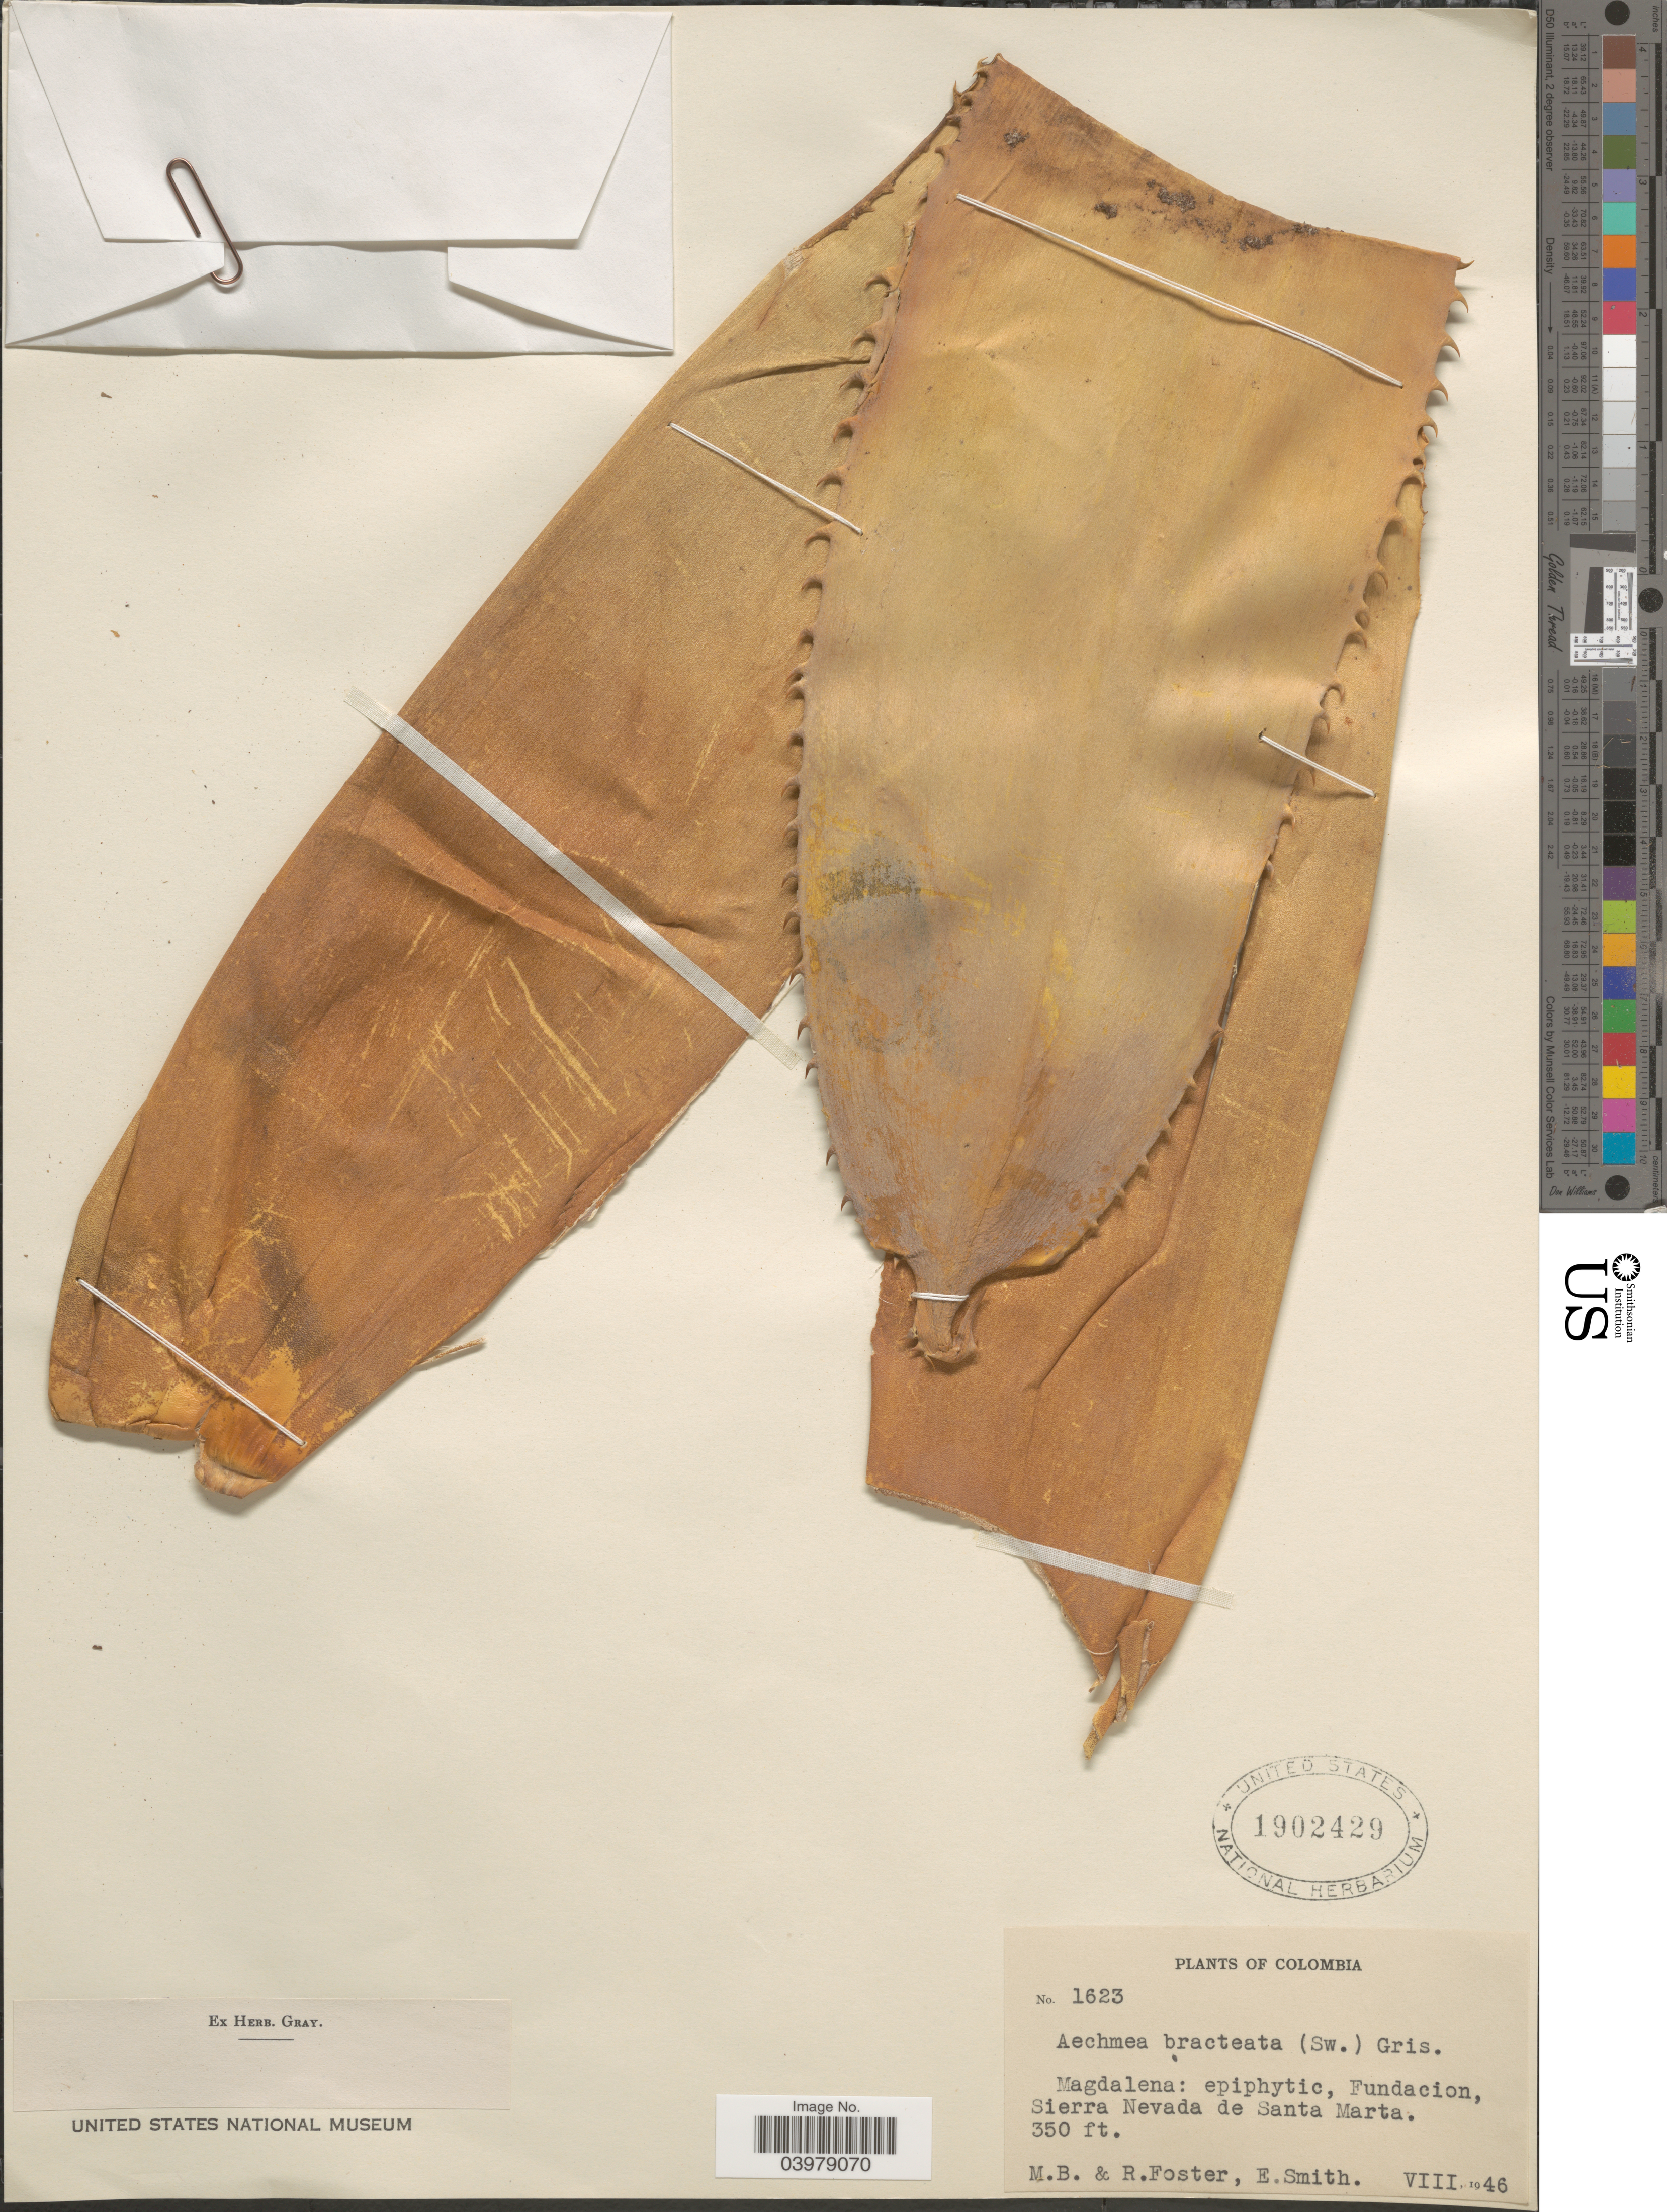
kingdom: Plantae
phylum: Tracheophyta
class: Liliopsida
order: Poales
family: Bromeliaceae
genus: Aechmea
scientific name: Aechmea bracteata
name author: (Sw.) Griseb.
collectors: M. B. Foster, R. Foster & E. Smith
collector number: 1623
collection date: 1946-08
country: Colombia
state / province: Magdalena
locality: Fundacion, Sierra Nevada de Santa Marta.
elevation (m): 107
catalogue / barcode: US 1902429